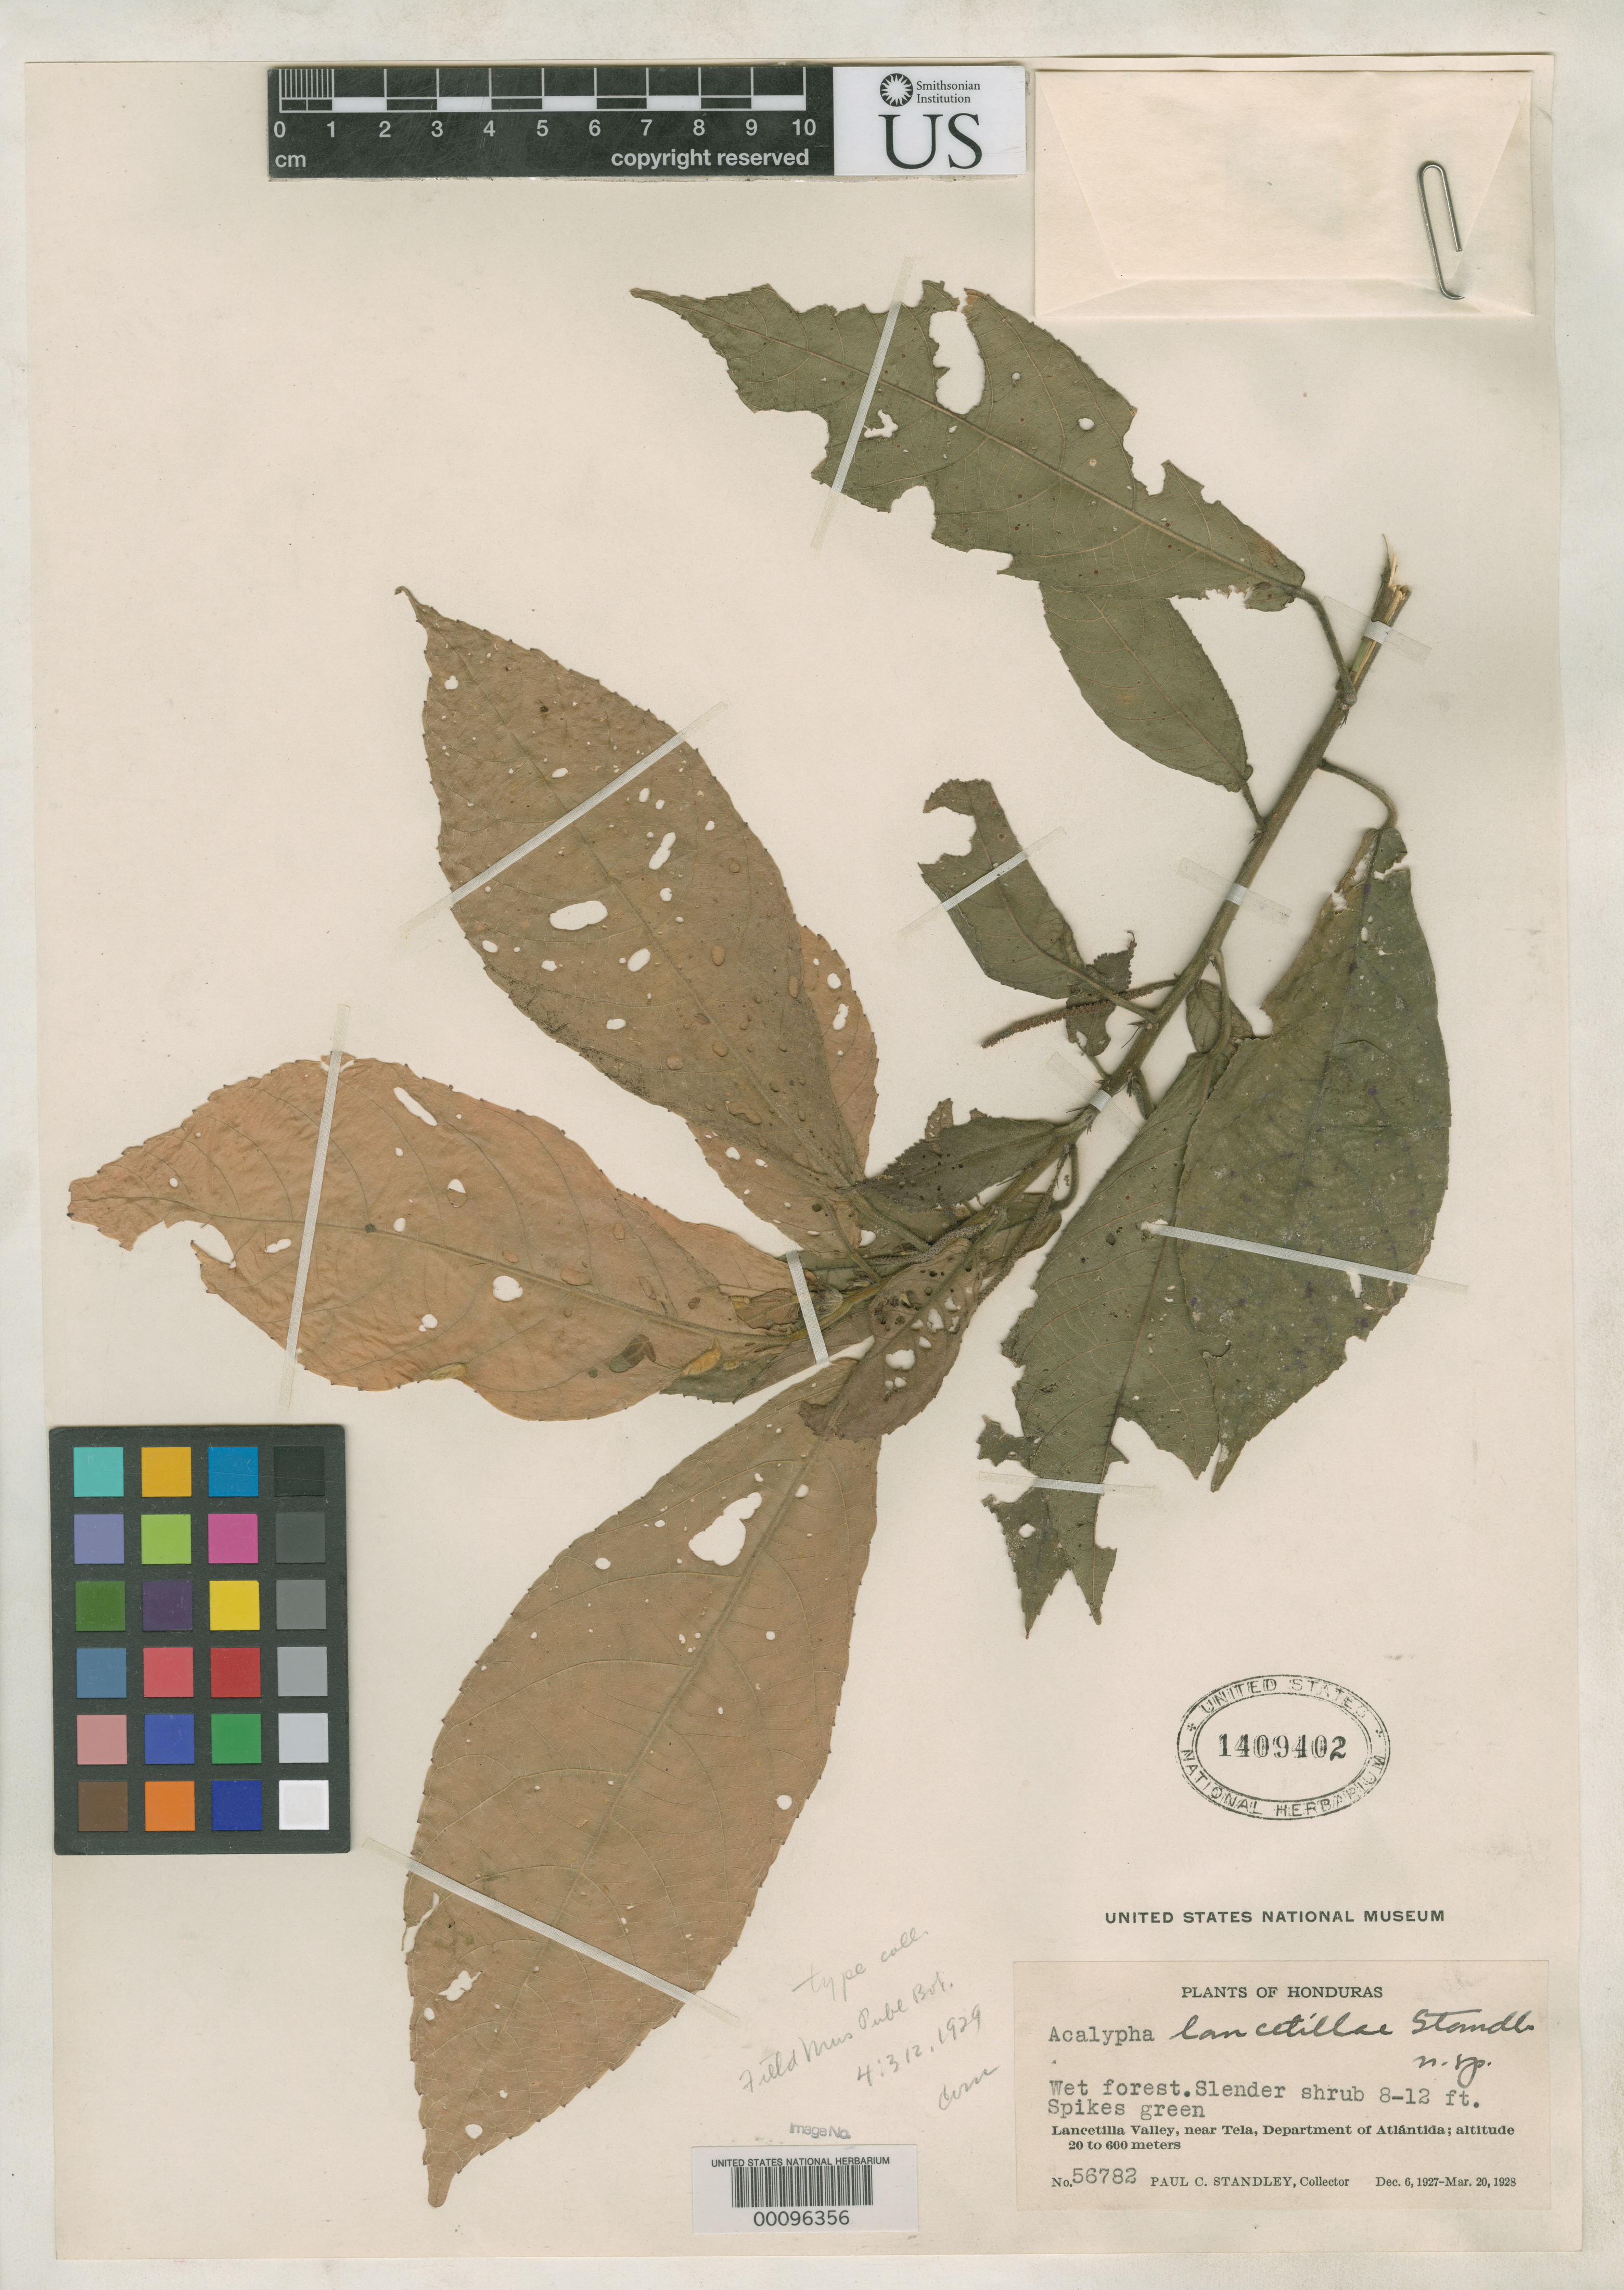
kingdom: Plantae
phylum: Tracheophyta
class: Magnoliopsida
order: Malpighiales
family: Euphorbiaceae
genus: Acalypha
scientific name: Acalypha lancetillae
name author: Standl.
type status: Isotype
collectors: P. C. Standley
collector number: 56782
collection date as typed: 13 Mar 1928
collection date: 1928-03-13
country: Honduras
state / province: Atlántida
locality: Lancetilla Valley, near Tela.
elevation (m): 600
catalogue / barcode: US 1409402